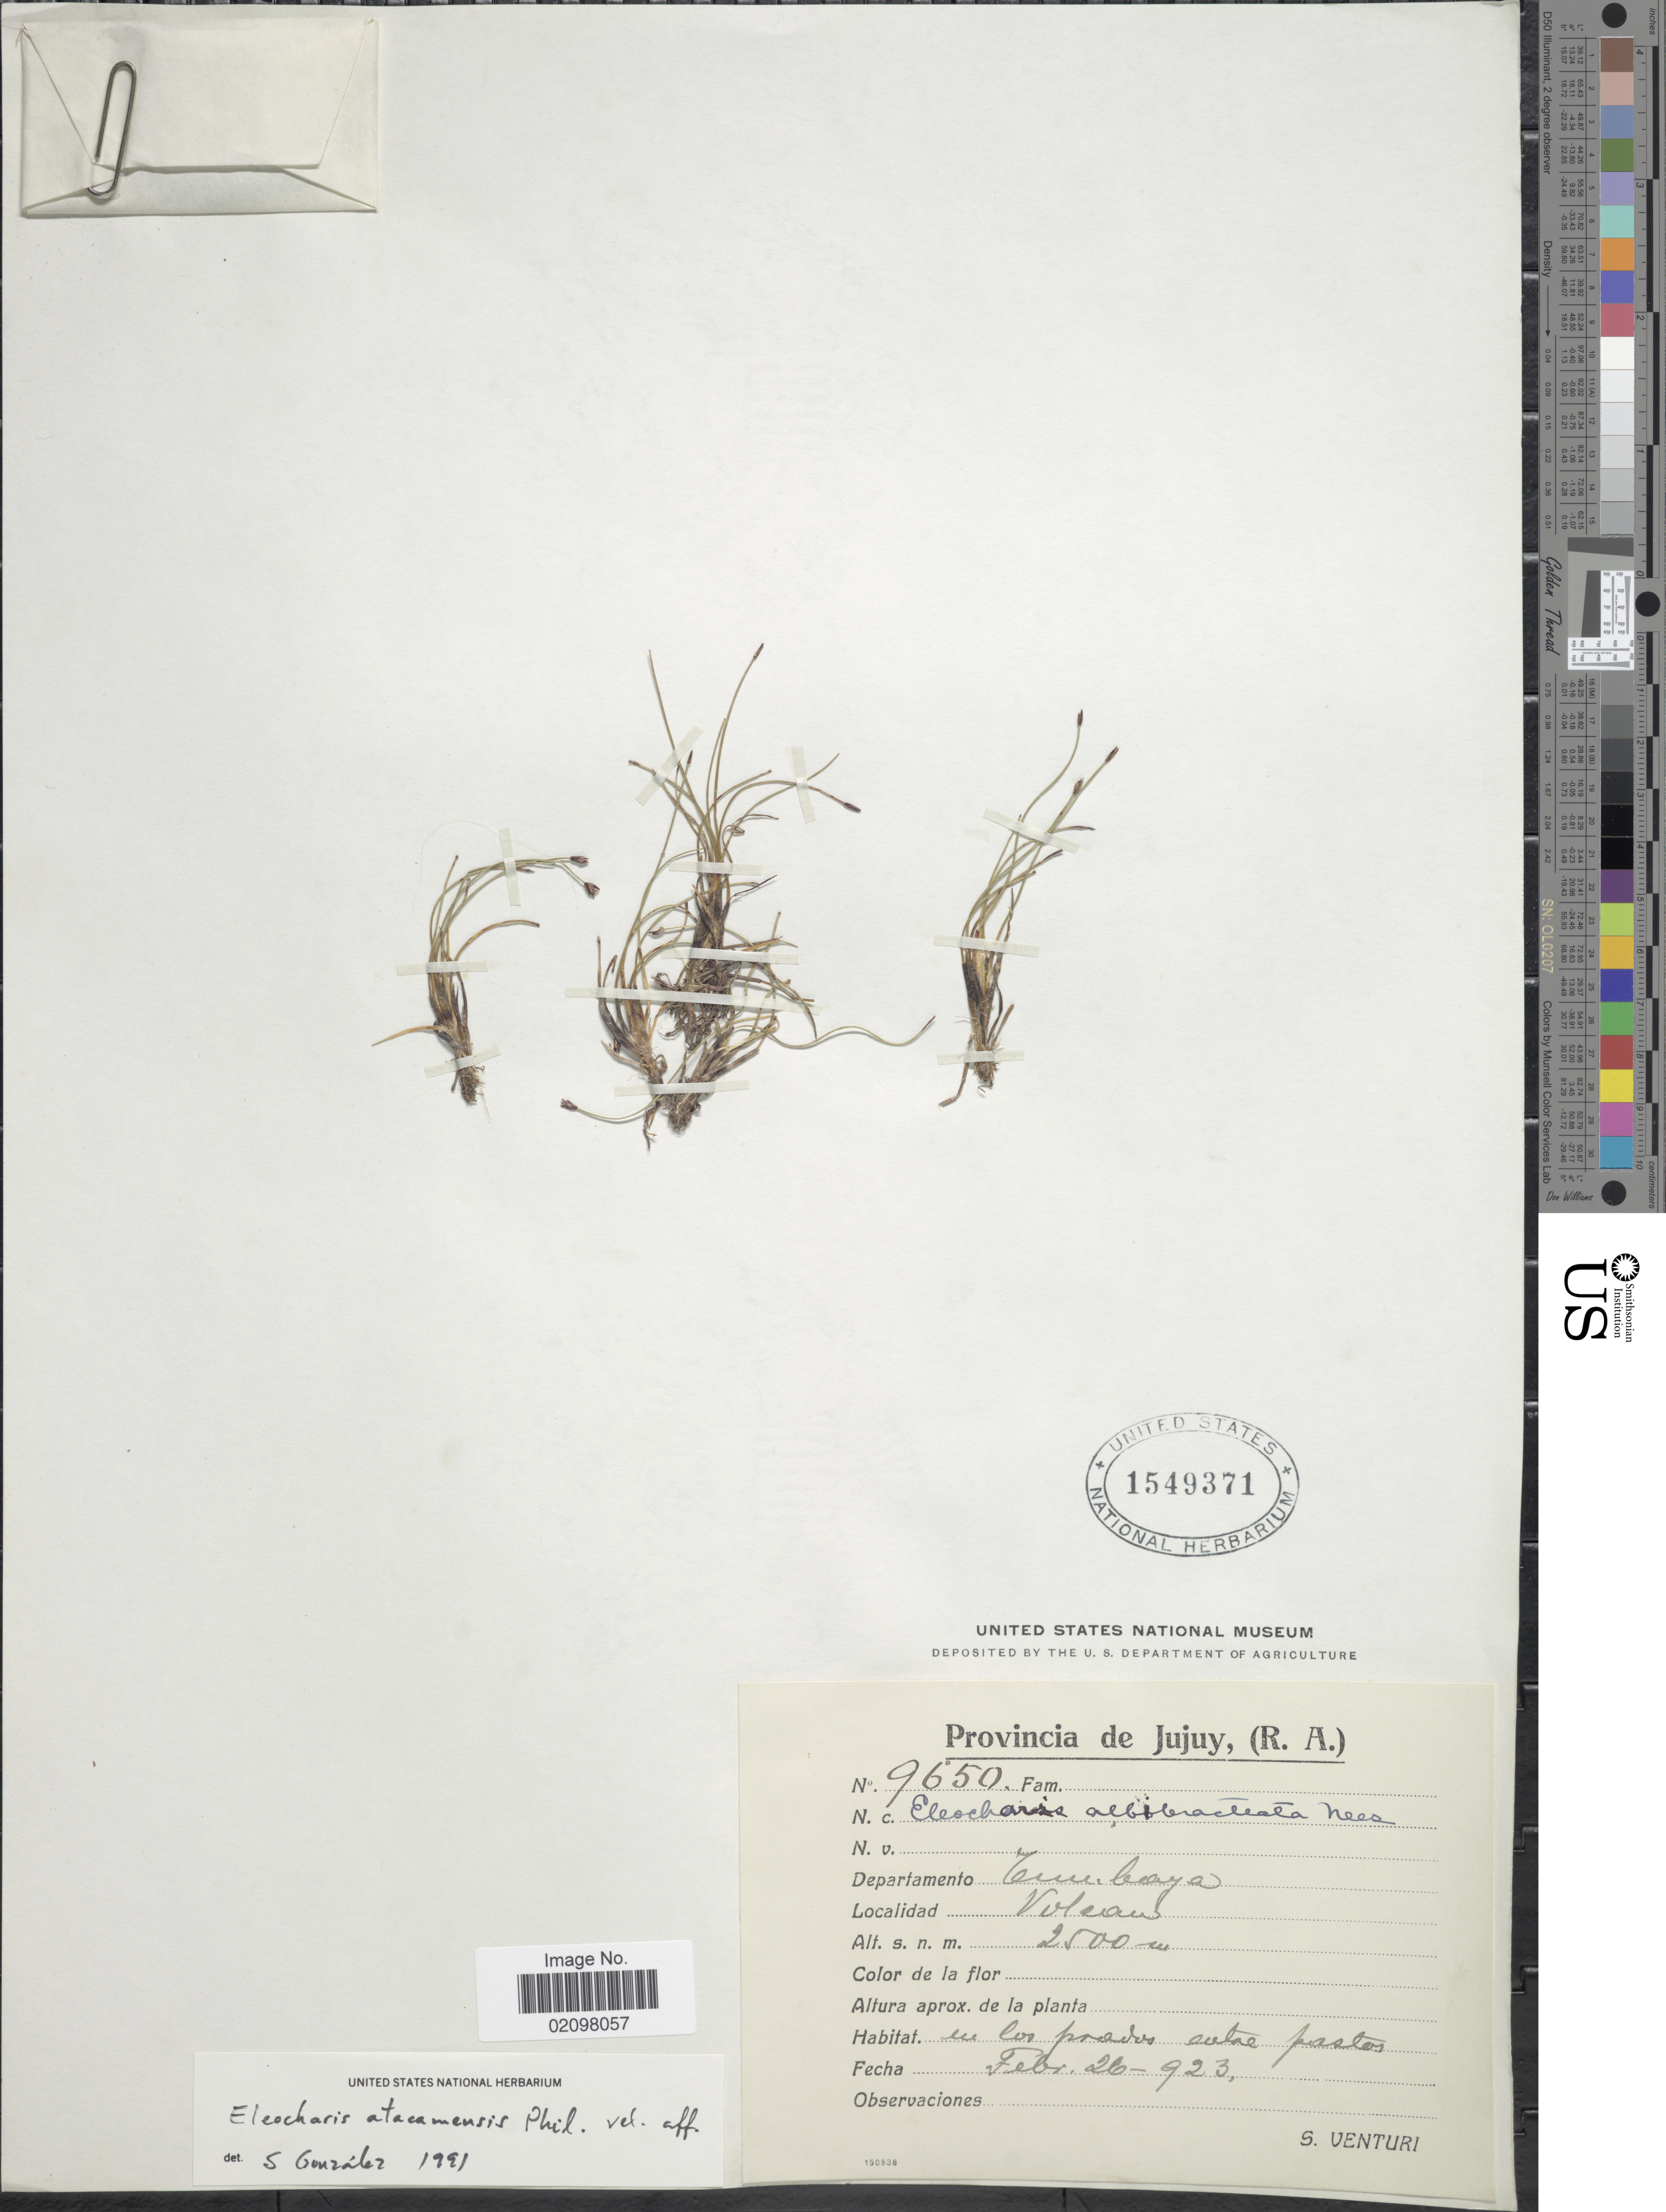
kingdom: Plantae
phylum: Tracheophyta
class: Liliopsida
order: Poales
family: Cyperaceae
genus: Eleocharis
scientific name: Eleocharis atacamensis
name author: Phil.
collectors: S. Venturi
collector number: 9650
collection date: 1923-02-26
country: Argentina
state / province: Jujuy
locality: (R.A.) Departamento Cumbaya, Volcan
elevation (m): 2500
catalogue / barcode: US 1549371